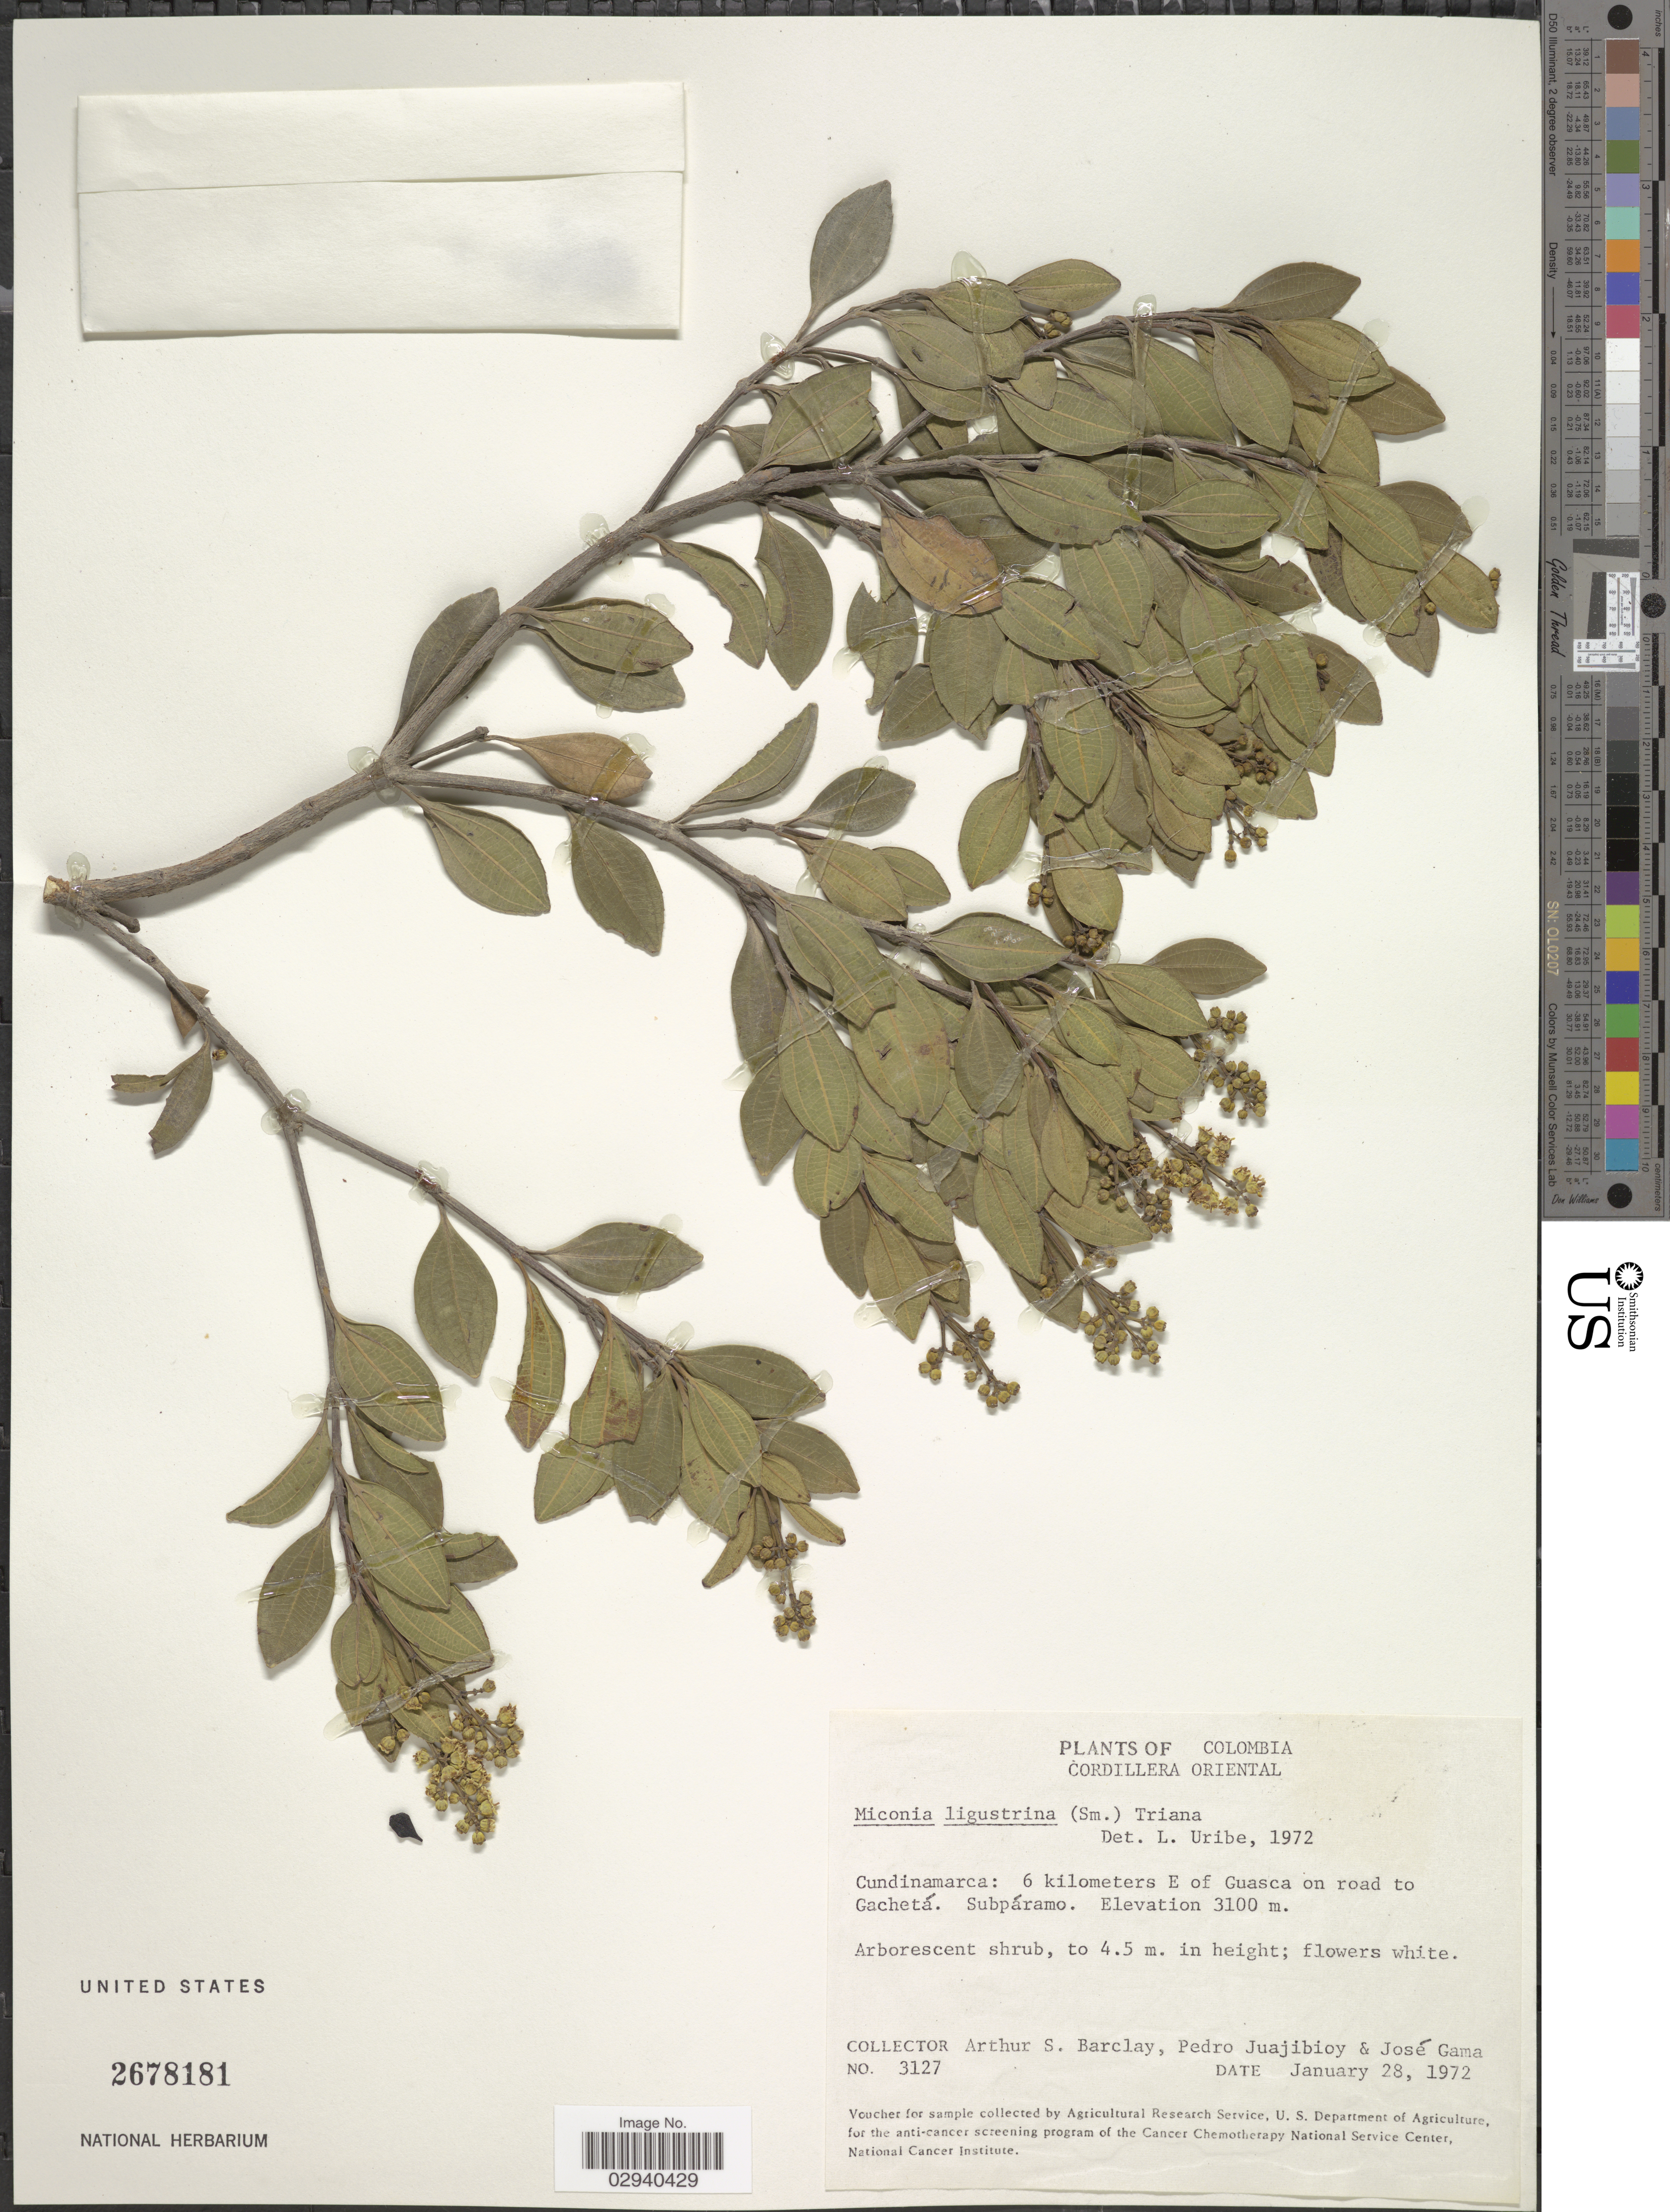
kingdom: Plantae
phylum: Tracheophyta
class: Magnoliopsida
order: Myrtales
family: Melastomataceae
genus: Miconia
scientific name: Miconia ligustrina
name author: (Sw.) Triana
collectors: A. S. Barclay, P. Juajibioy & J. Gama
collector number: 3127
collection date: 1972-01-28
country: Colombia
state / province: Cundinamarca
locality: Cordillera Oriental. 6 kilomters E of Guasca on road to Gachetá. Subpáramo.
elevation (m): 3100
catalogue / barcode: US 2678181